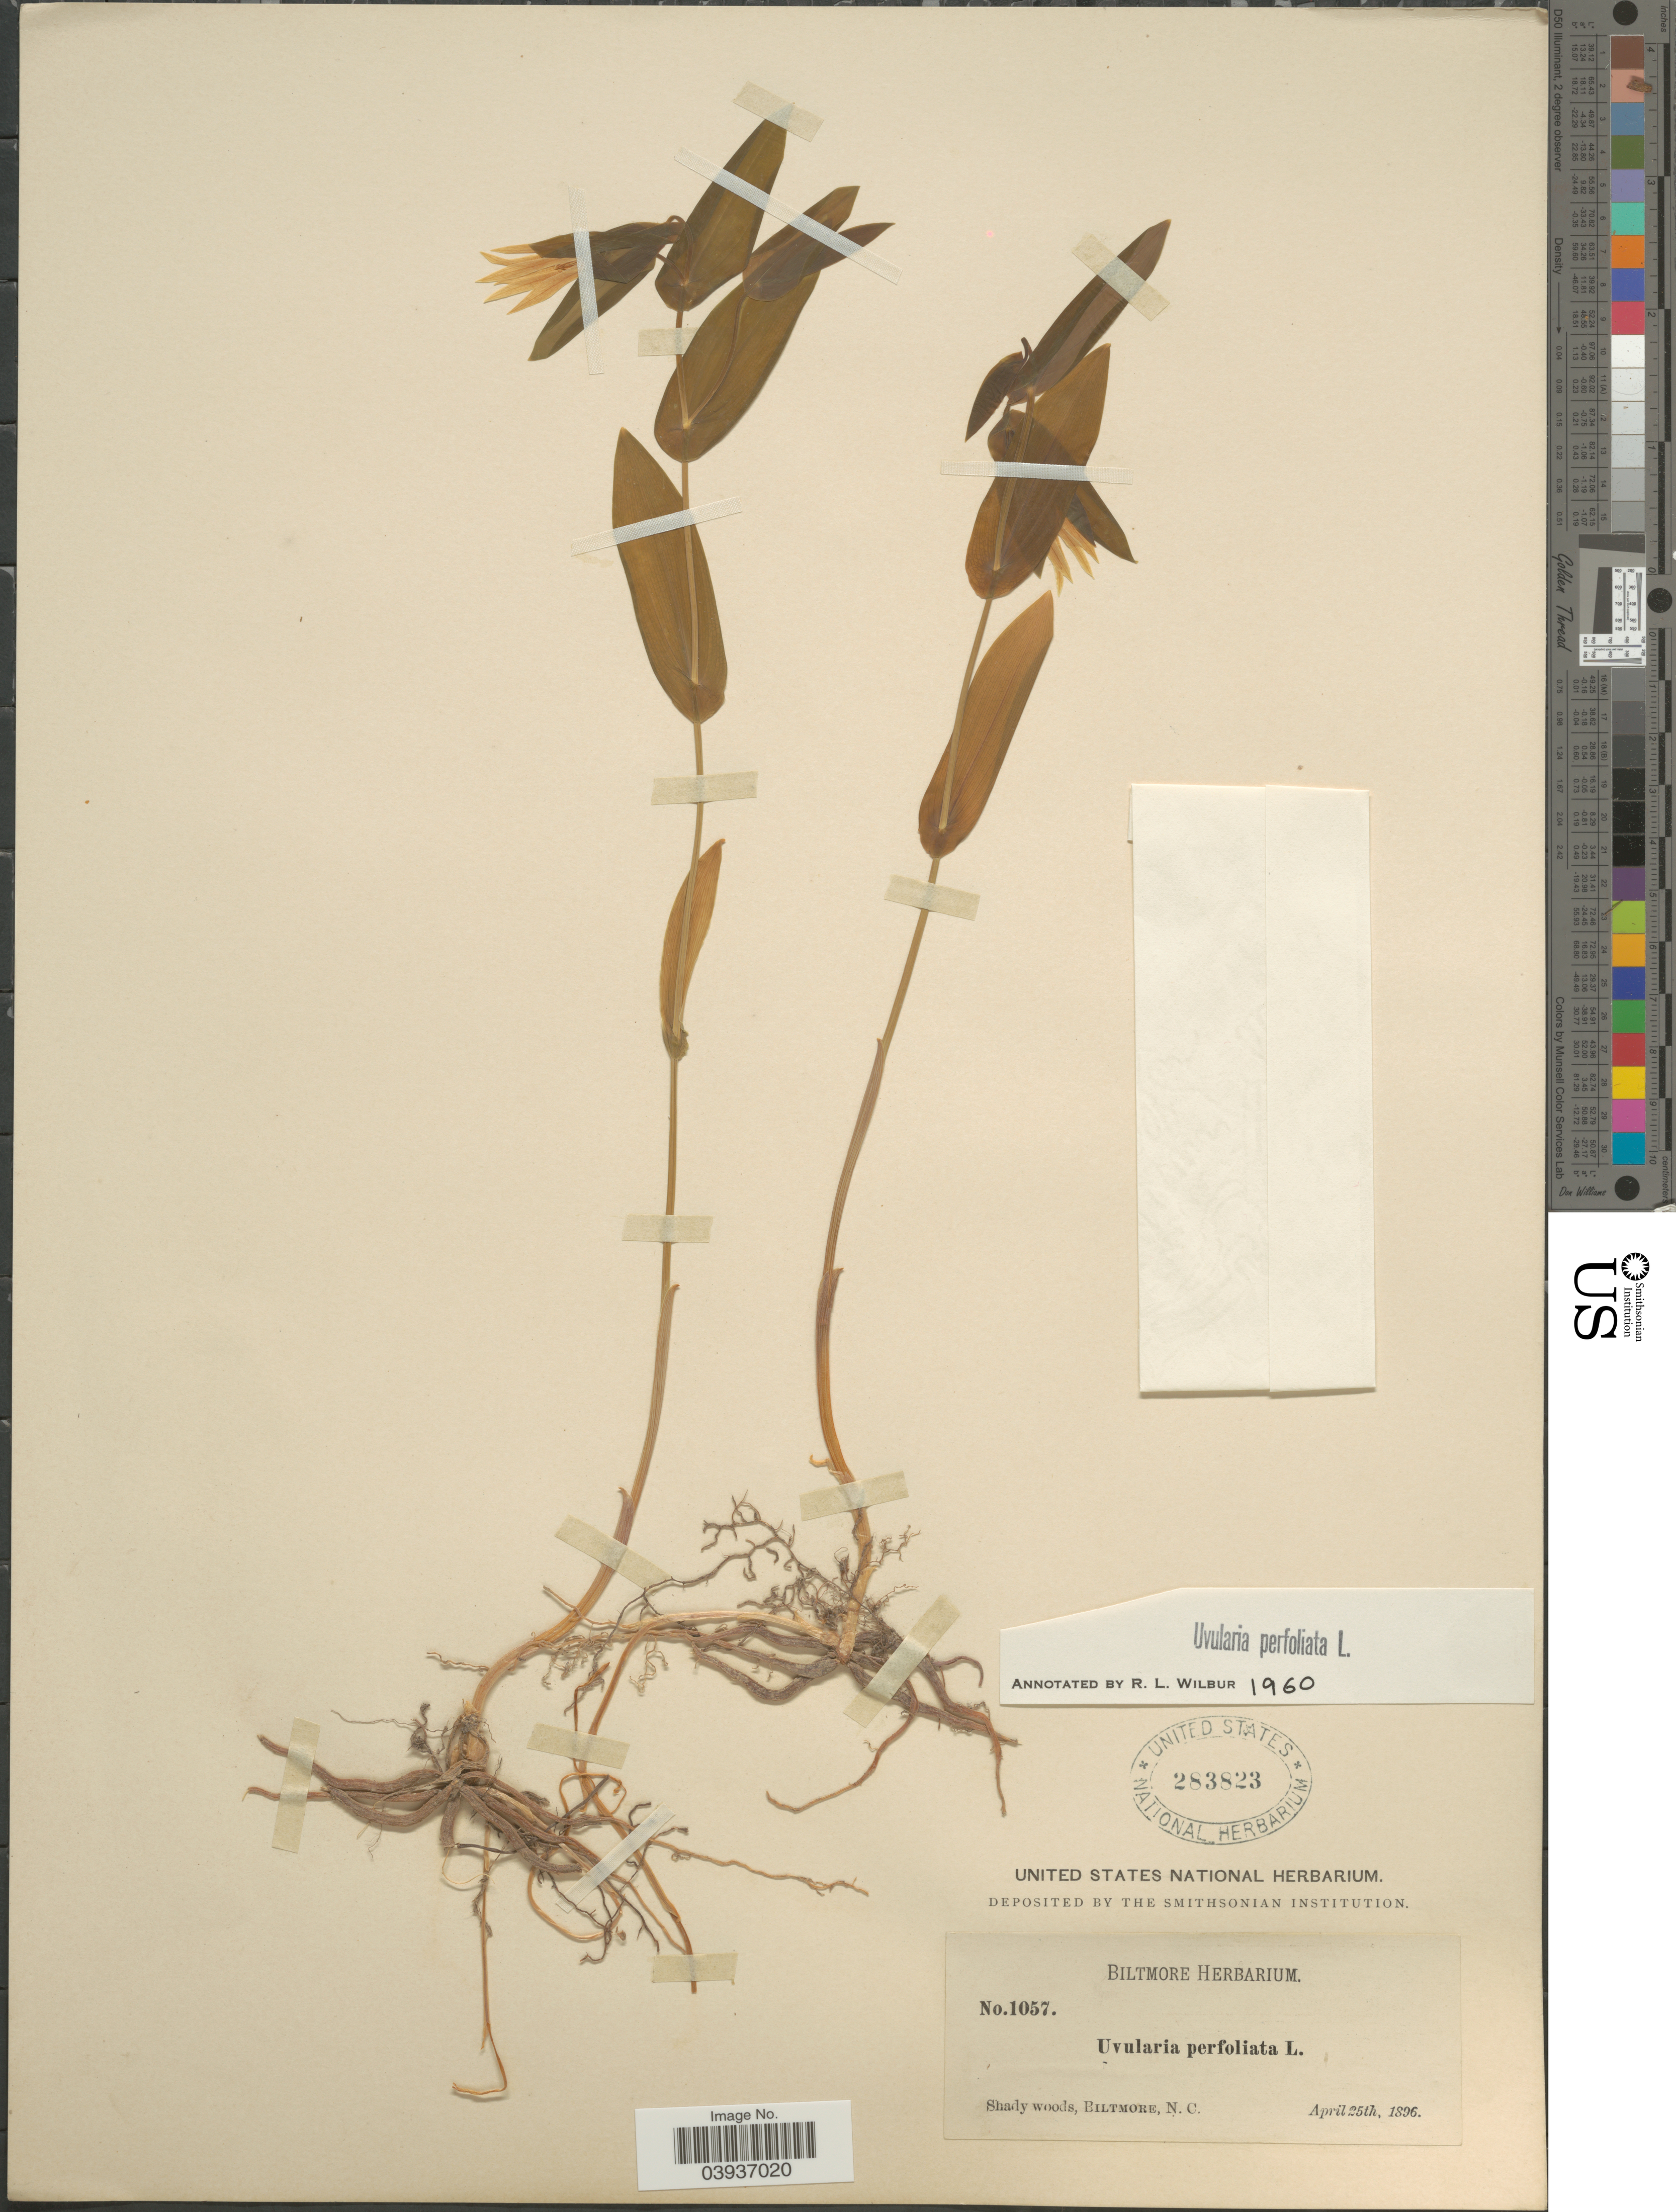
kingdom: Plantae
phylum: Tracheophyta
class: Liliopsida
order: Liliales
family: Colchicaceae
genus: Uvularia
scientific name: Uvularia perfoliata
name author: L.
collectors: ex herb. Biltmore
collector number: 1057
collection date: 1896-04-25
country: United States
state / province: North Carolina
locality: Biltmore.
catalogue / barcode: US 283823